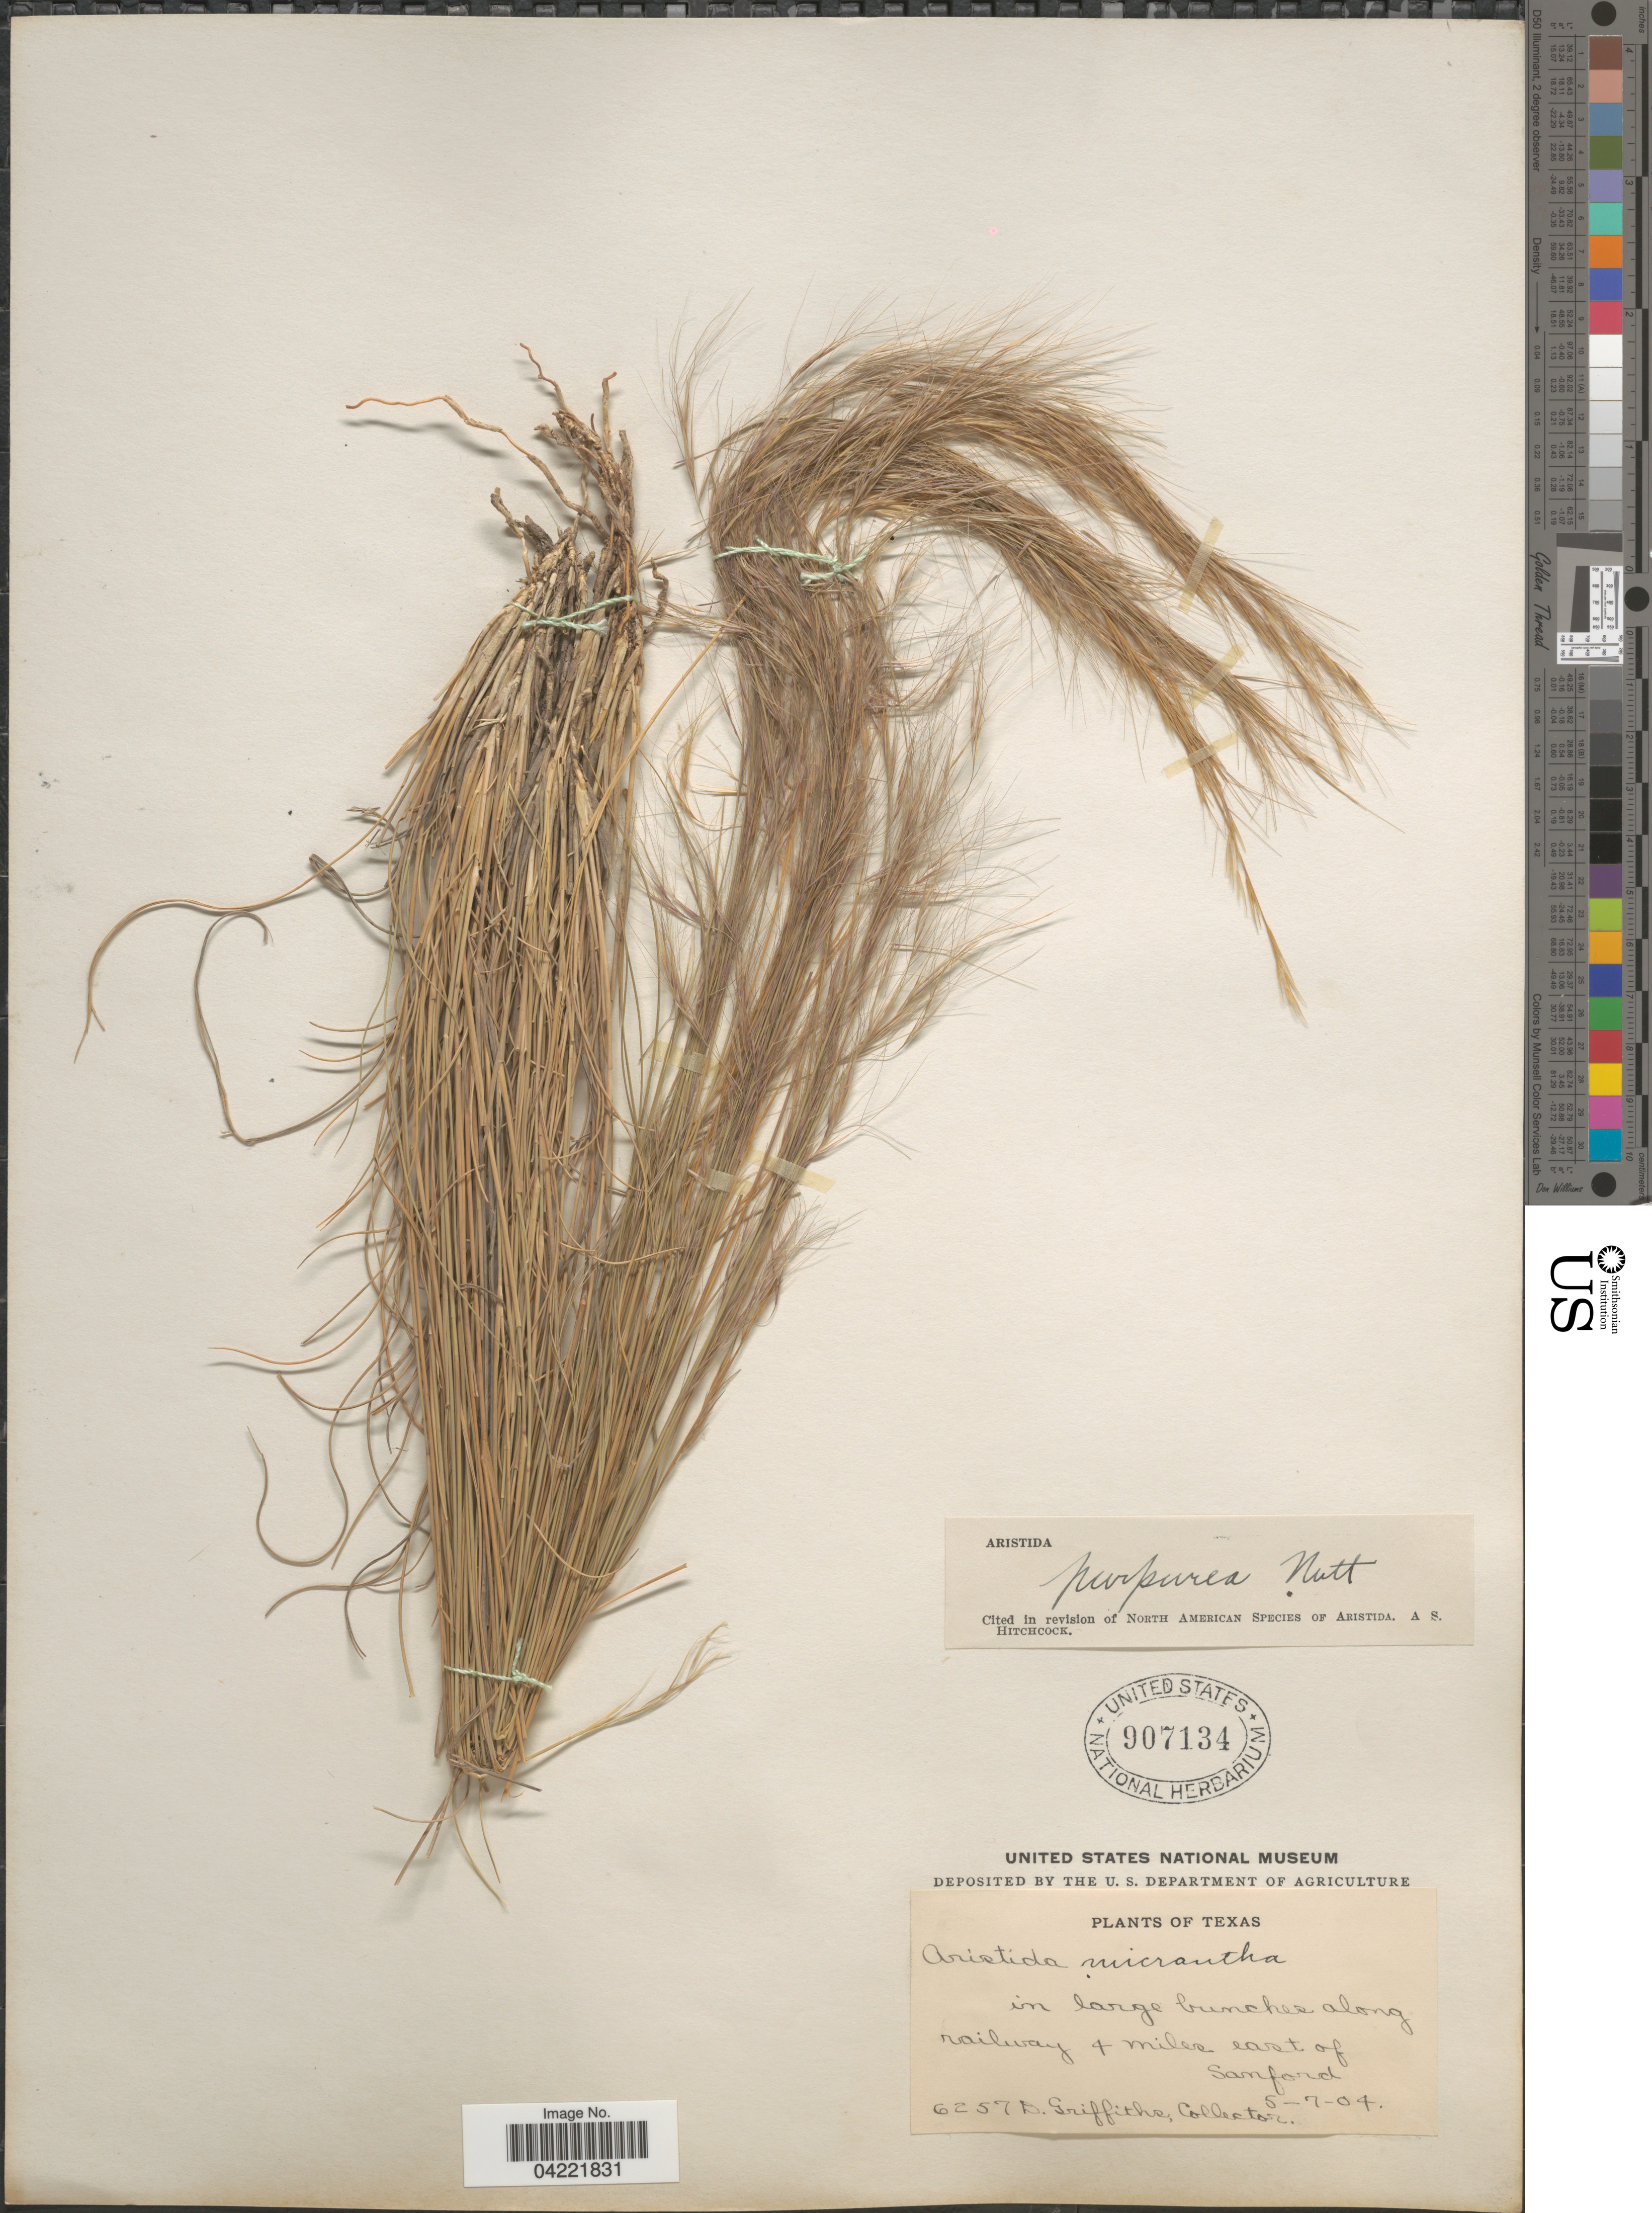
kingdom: Plantae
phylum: Tracheophyta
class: Liliopsida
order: Poales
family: Poaceae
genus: Aristida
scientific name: Aristida purpurea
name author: Nutt.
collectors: D. Griffiths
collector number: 6257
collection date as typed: Transcribed d/m/y: 7/5/4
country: United States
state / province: Texas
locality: In large bunches along railway 4 miles east of Sanford.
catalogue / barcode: US 907134